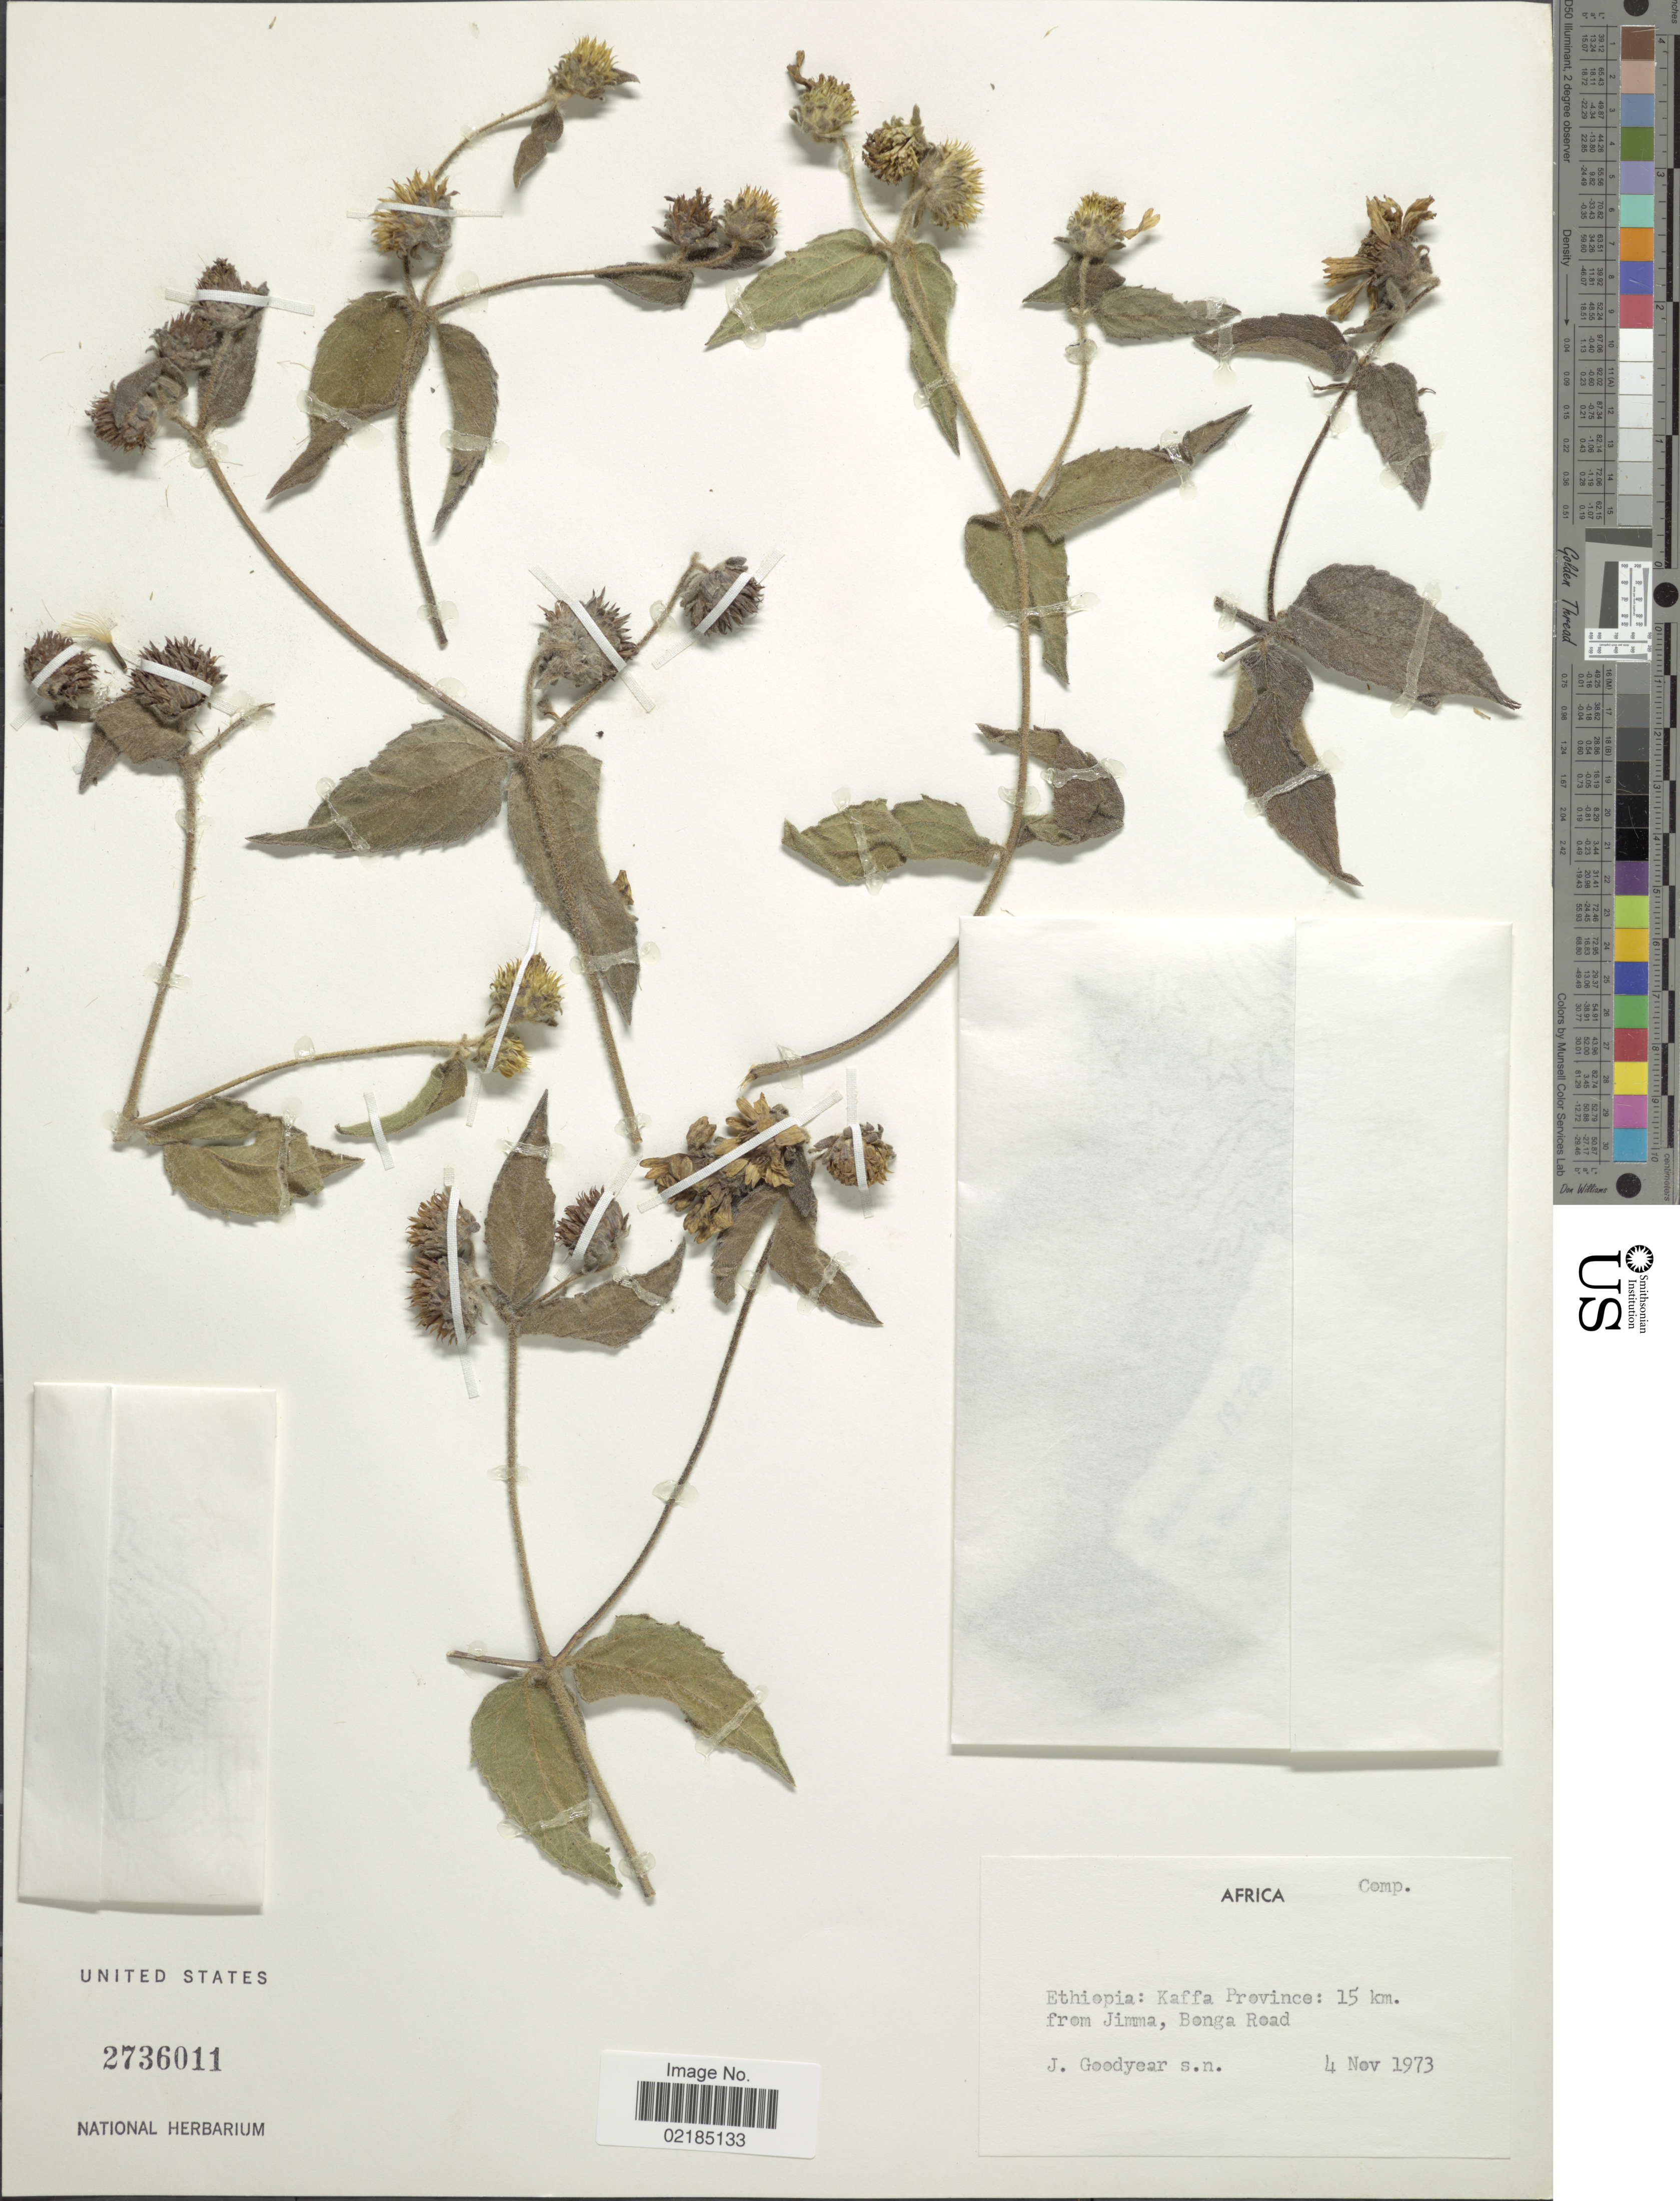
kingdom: Plantae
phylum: Tracheophyta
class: Magnoliopsida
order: Asterales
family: Asteraceae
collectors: J. Goodyear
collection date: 1973-11-04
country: Ethiopia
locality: Ethiopia: Kaffa Province: 15 km. from Jimma, Bonga Road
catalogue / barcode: US 2736011